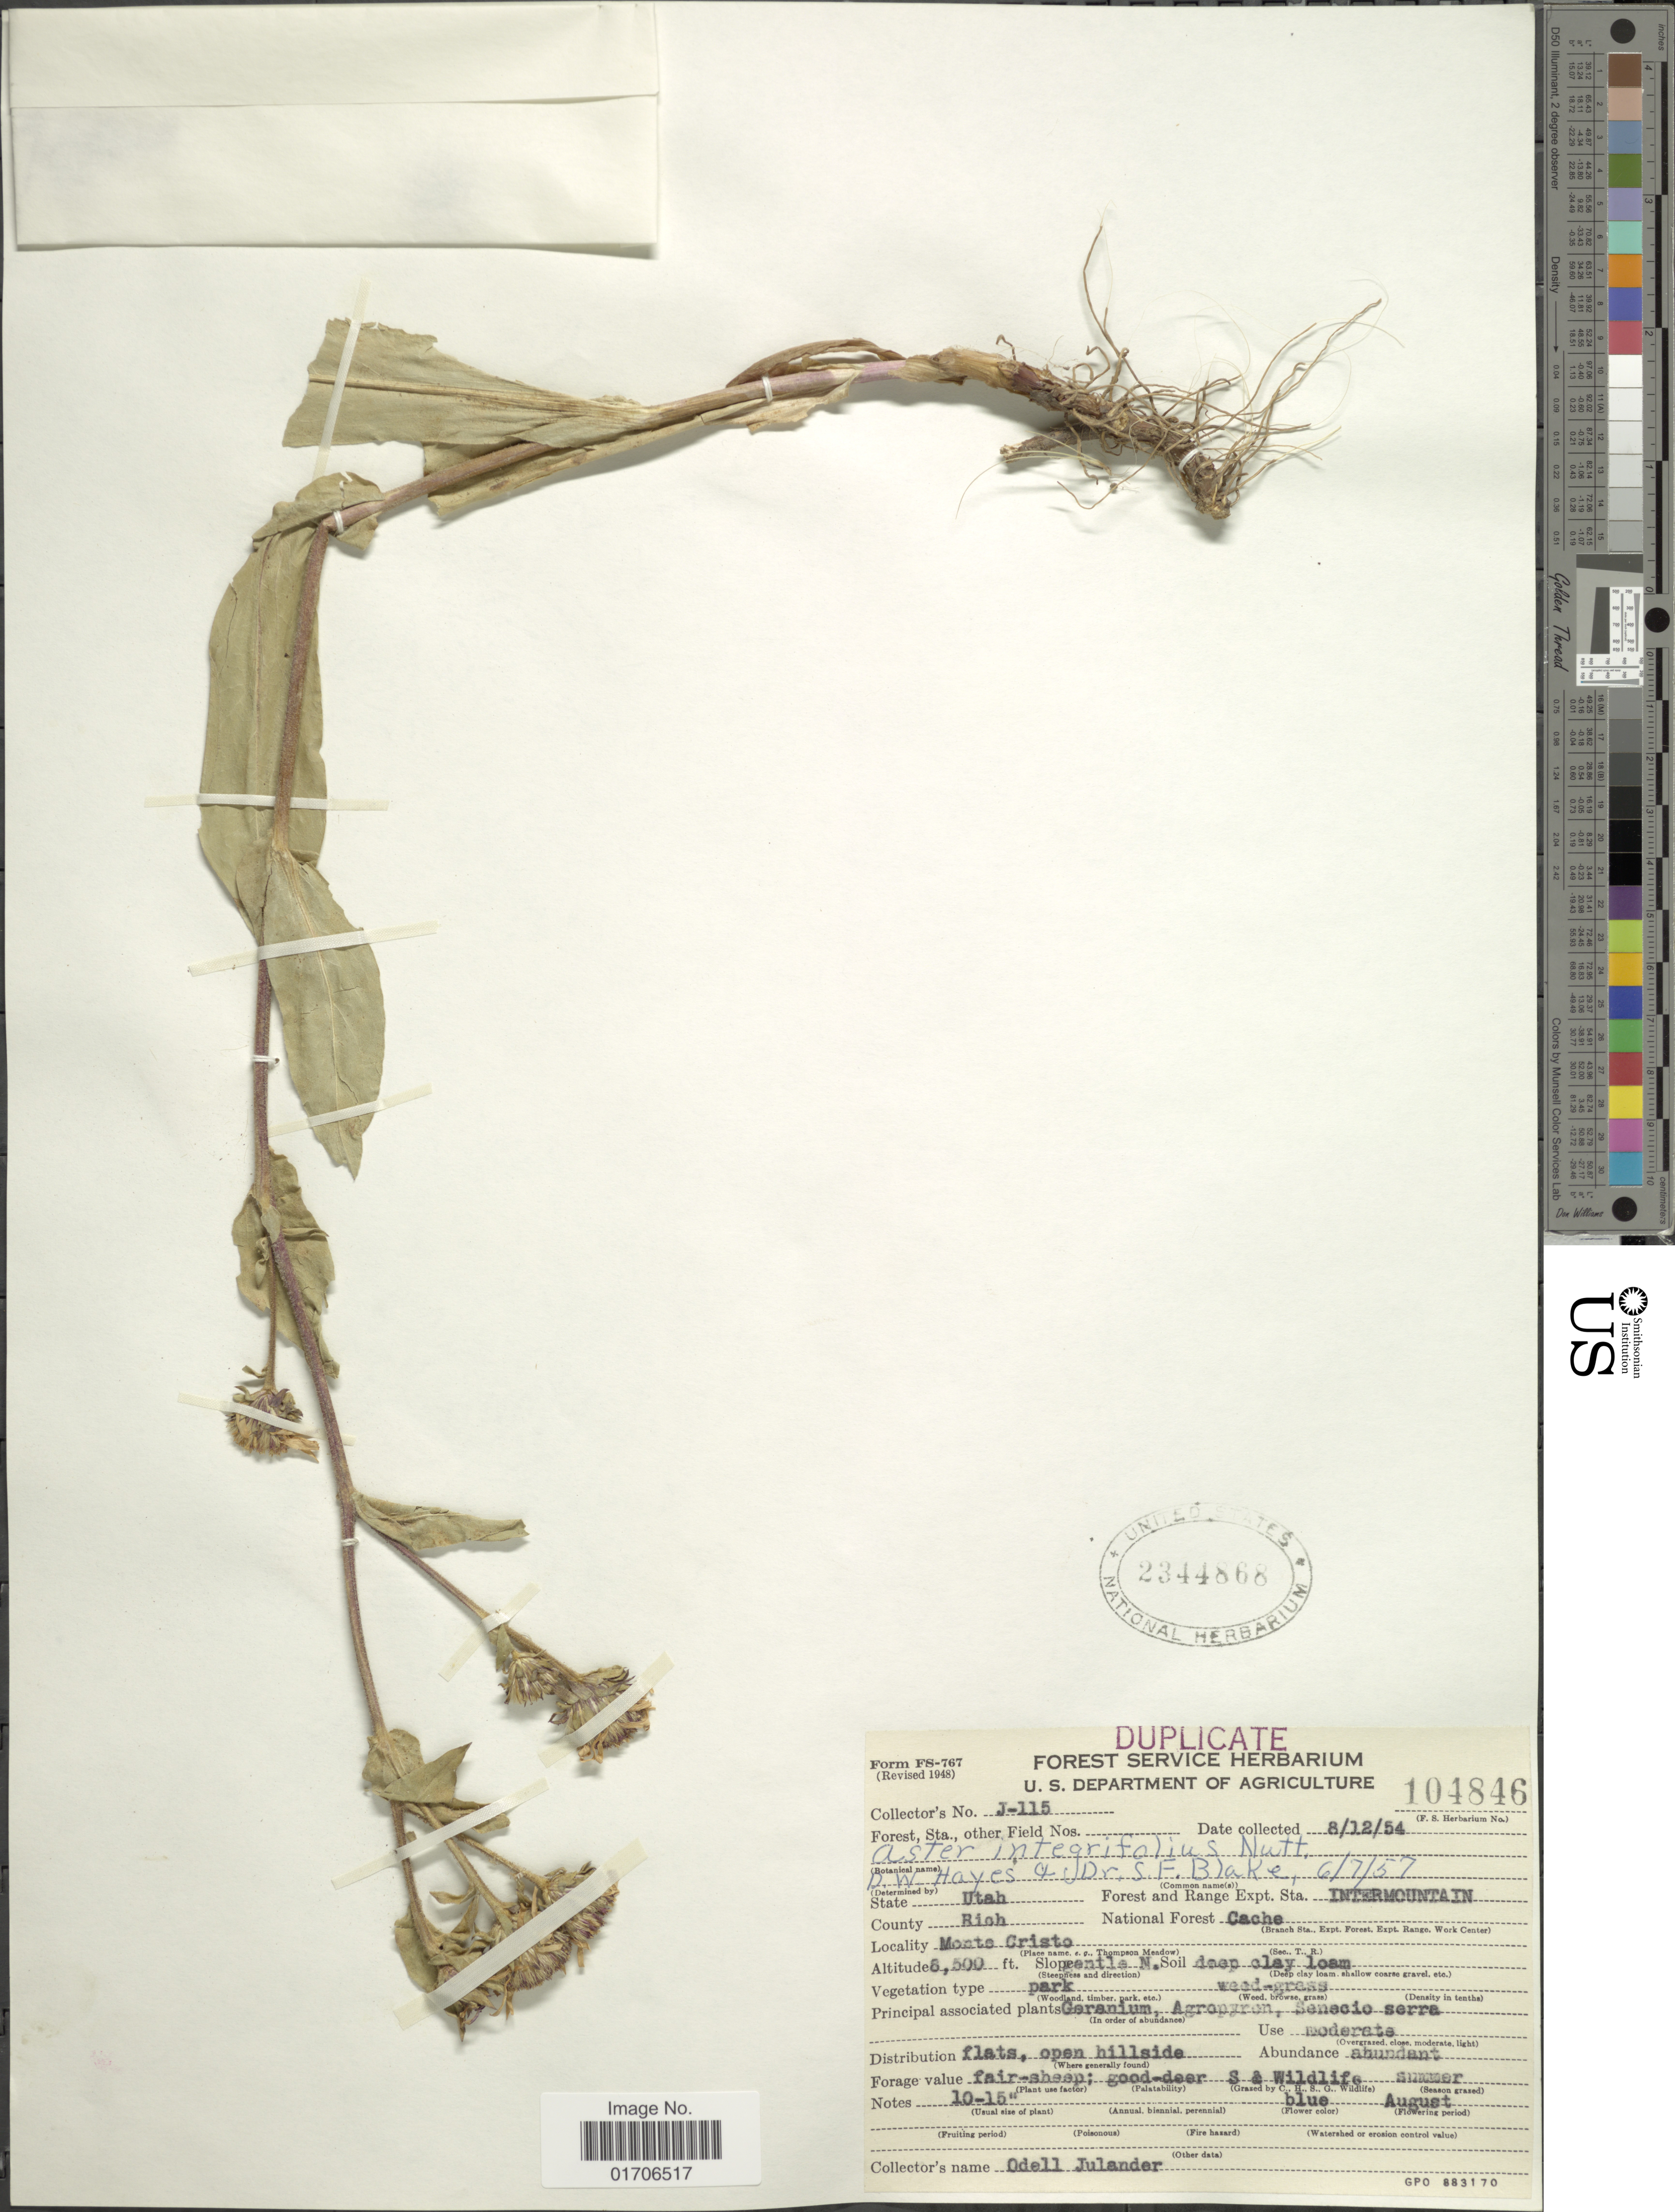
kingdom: Plantae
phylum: Tracheophyta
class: Magnoliopsida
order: Asterales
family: Asteraceae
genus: Eurybia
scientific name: Eurybia integrifolia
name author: (Nutt.) G.L. Nesom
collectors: O. Julander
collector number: J-115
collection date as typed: Transcribed d/m/y: 12/8/54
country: United States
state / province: Utah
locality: State Utah. Forest and Range Expt. Sta. Intermountain. County Rish. National Forest Cache. Monte Cristo.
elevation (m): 2591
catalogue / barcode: US 2344868